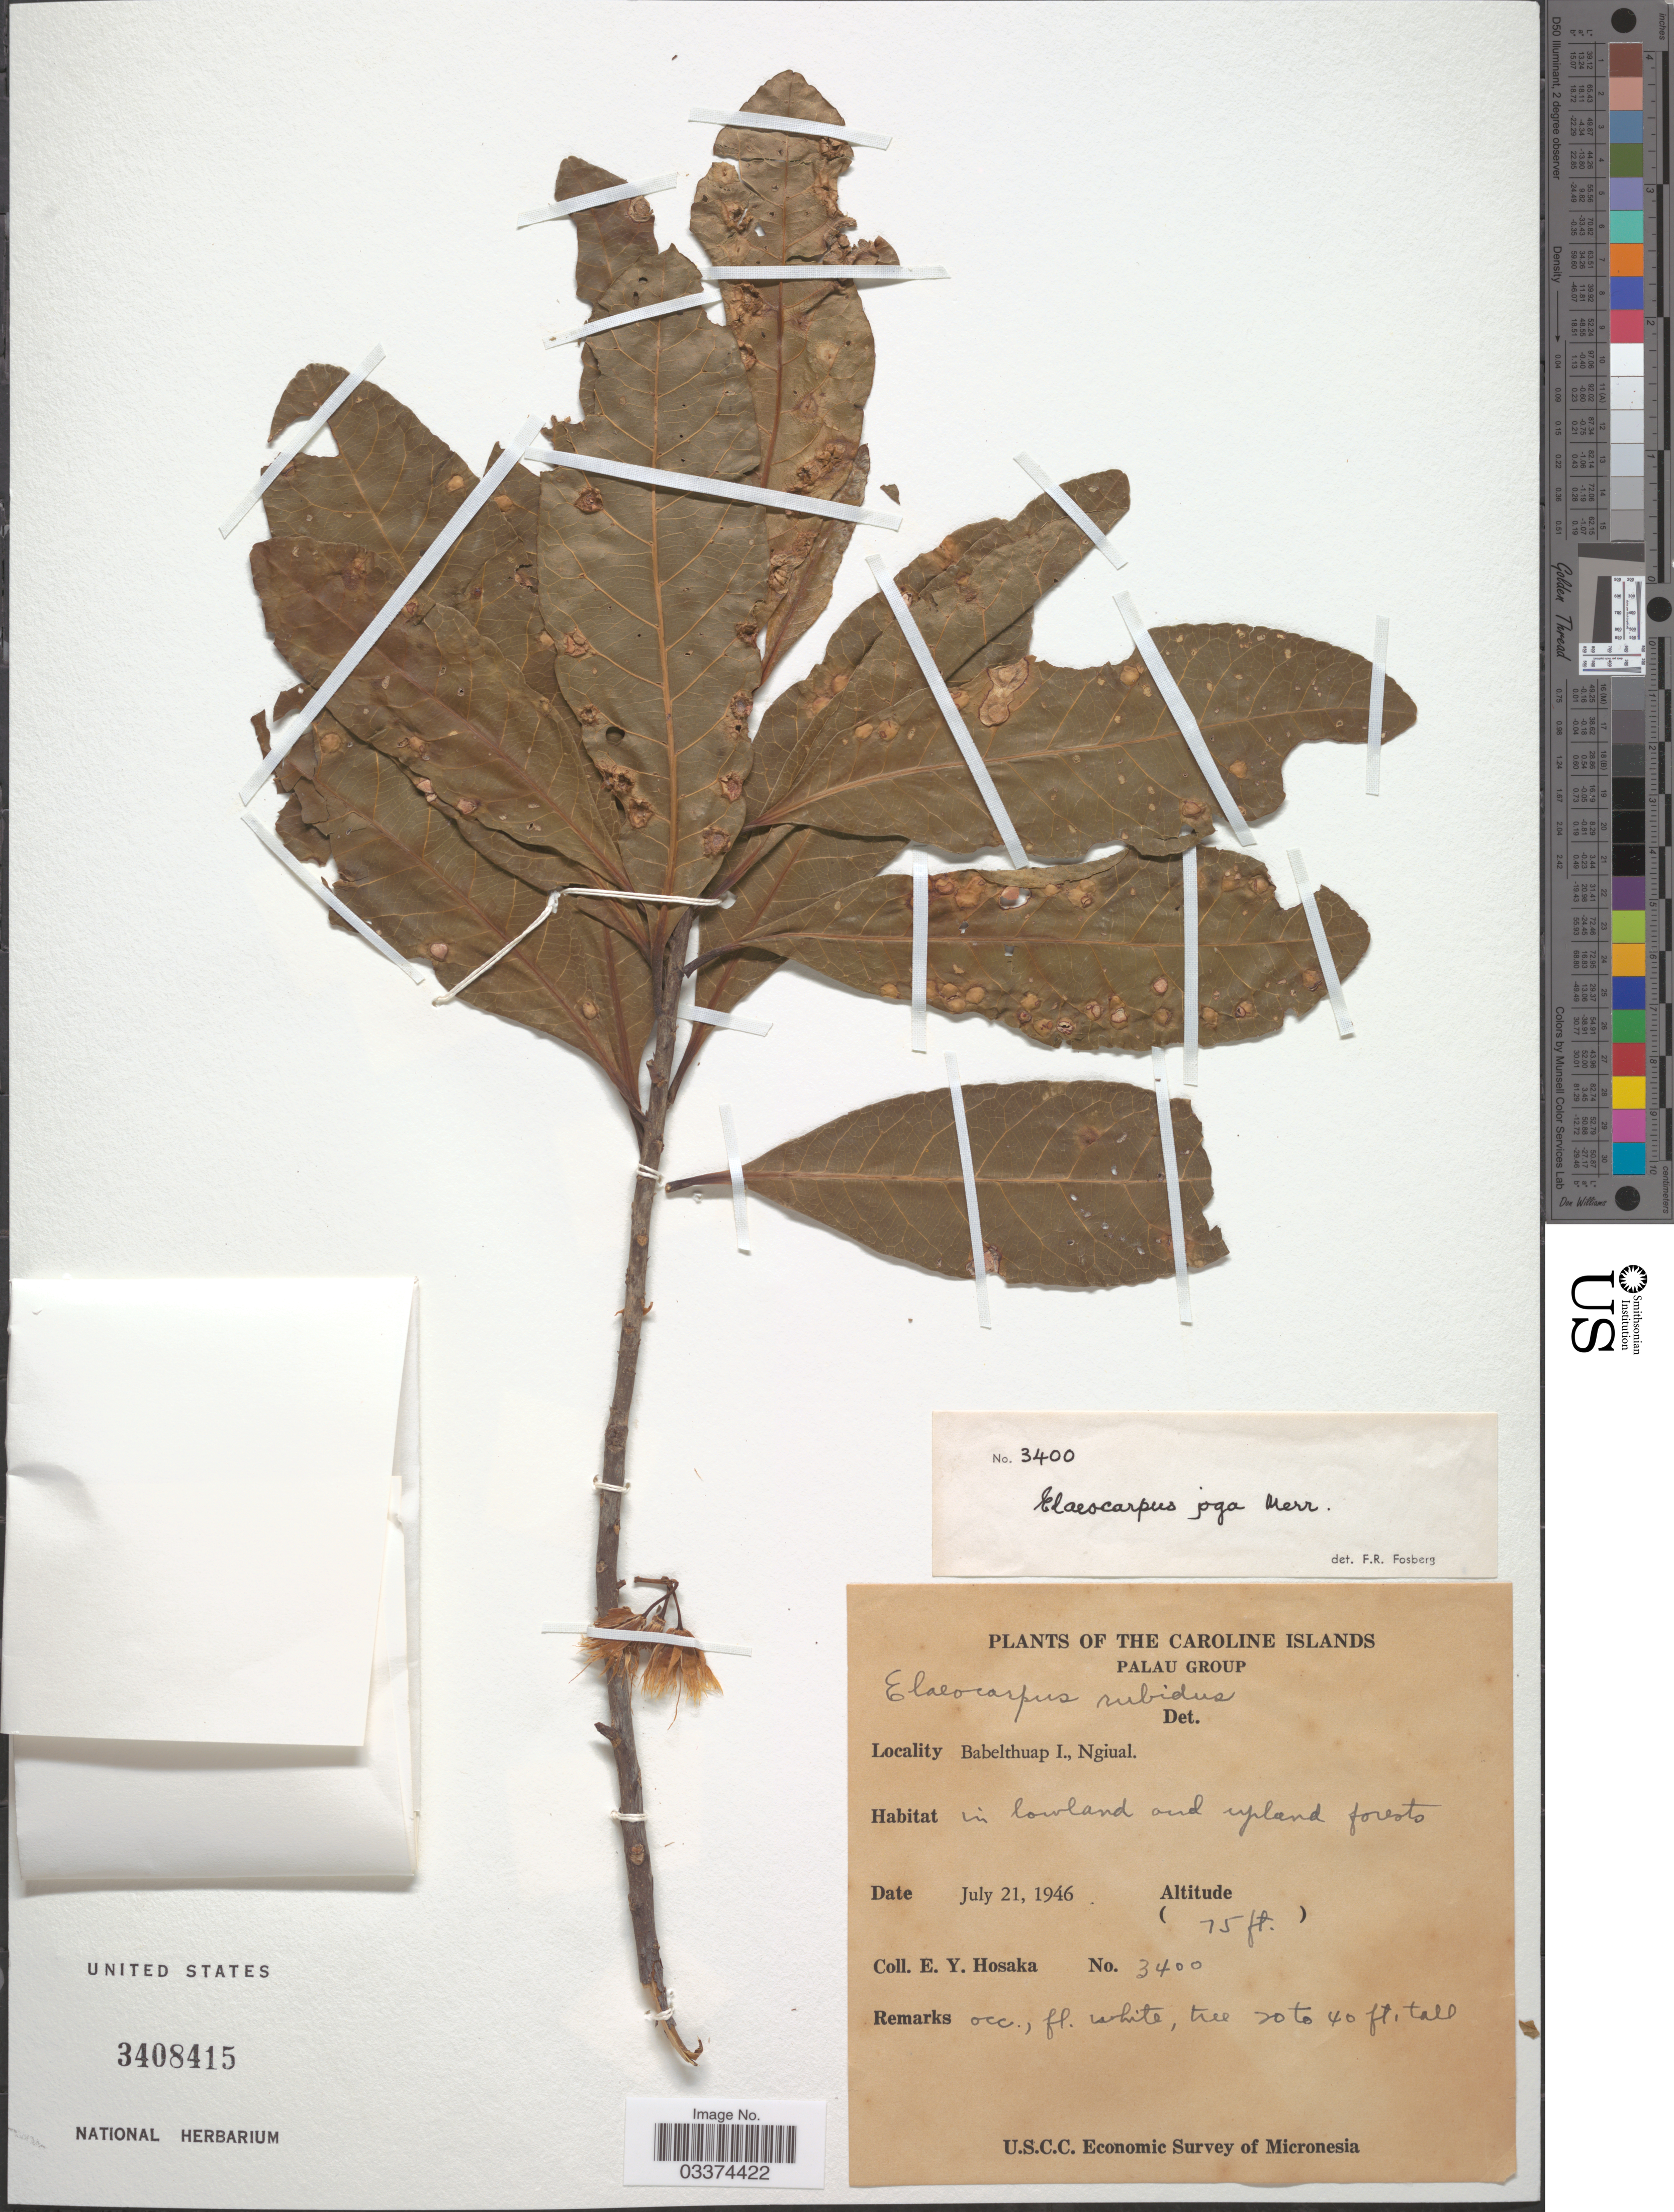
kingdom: Plantae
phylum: Tracheophyta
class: Magnoliopsida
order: Oxalidales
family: Elaeocarpaceae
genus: Elaeocarpus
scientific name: Elaeocarpus joga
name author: Merr.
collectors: E. Y. Hosaka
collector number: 3400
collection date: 1946-07-21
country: Palau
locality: The Caroline Islands, Palau Group, Babelthuap I., Ngiual.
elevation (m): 23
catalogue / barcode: US 3408415